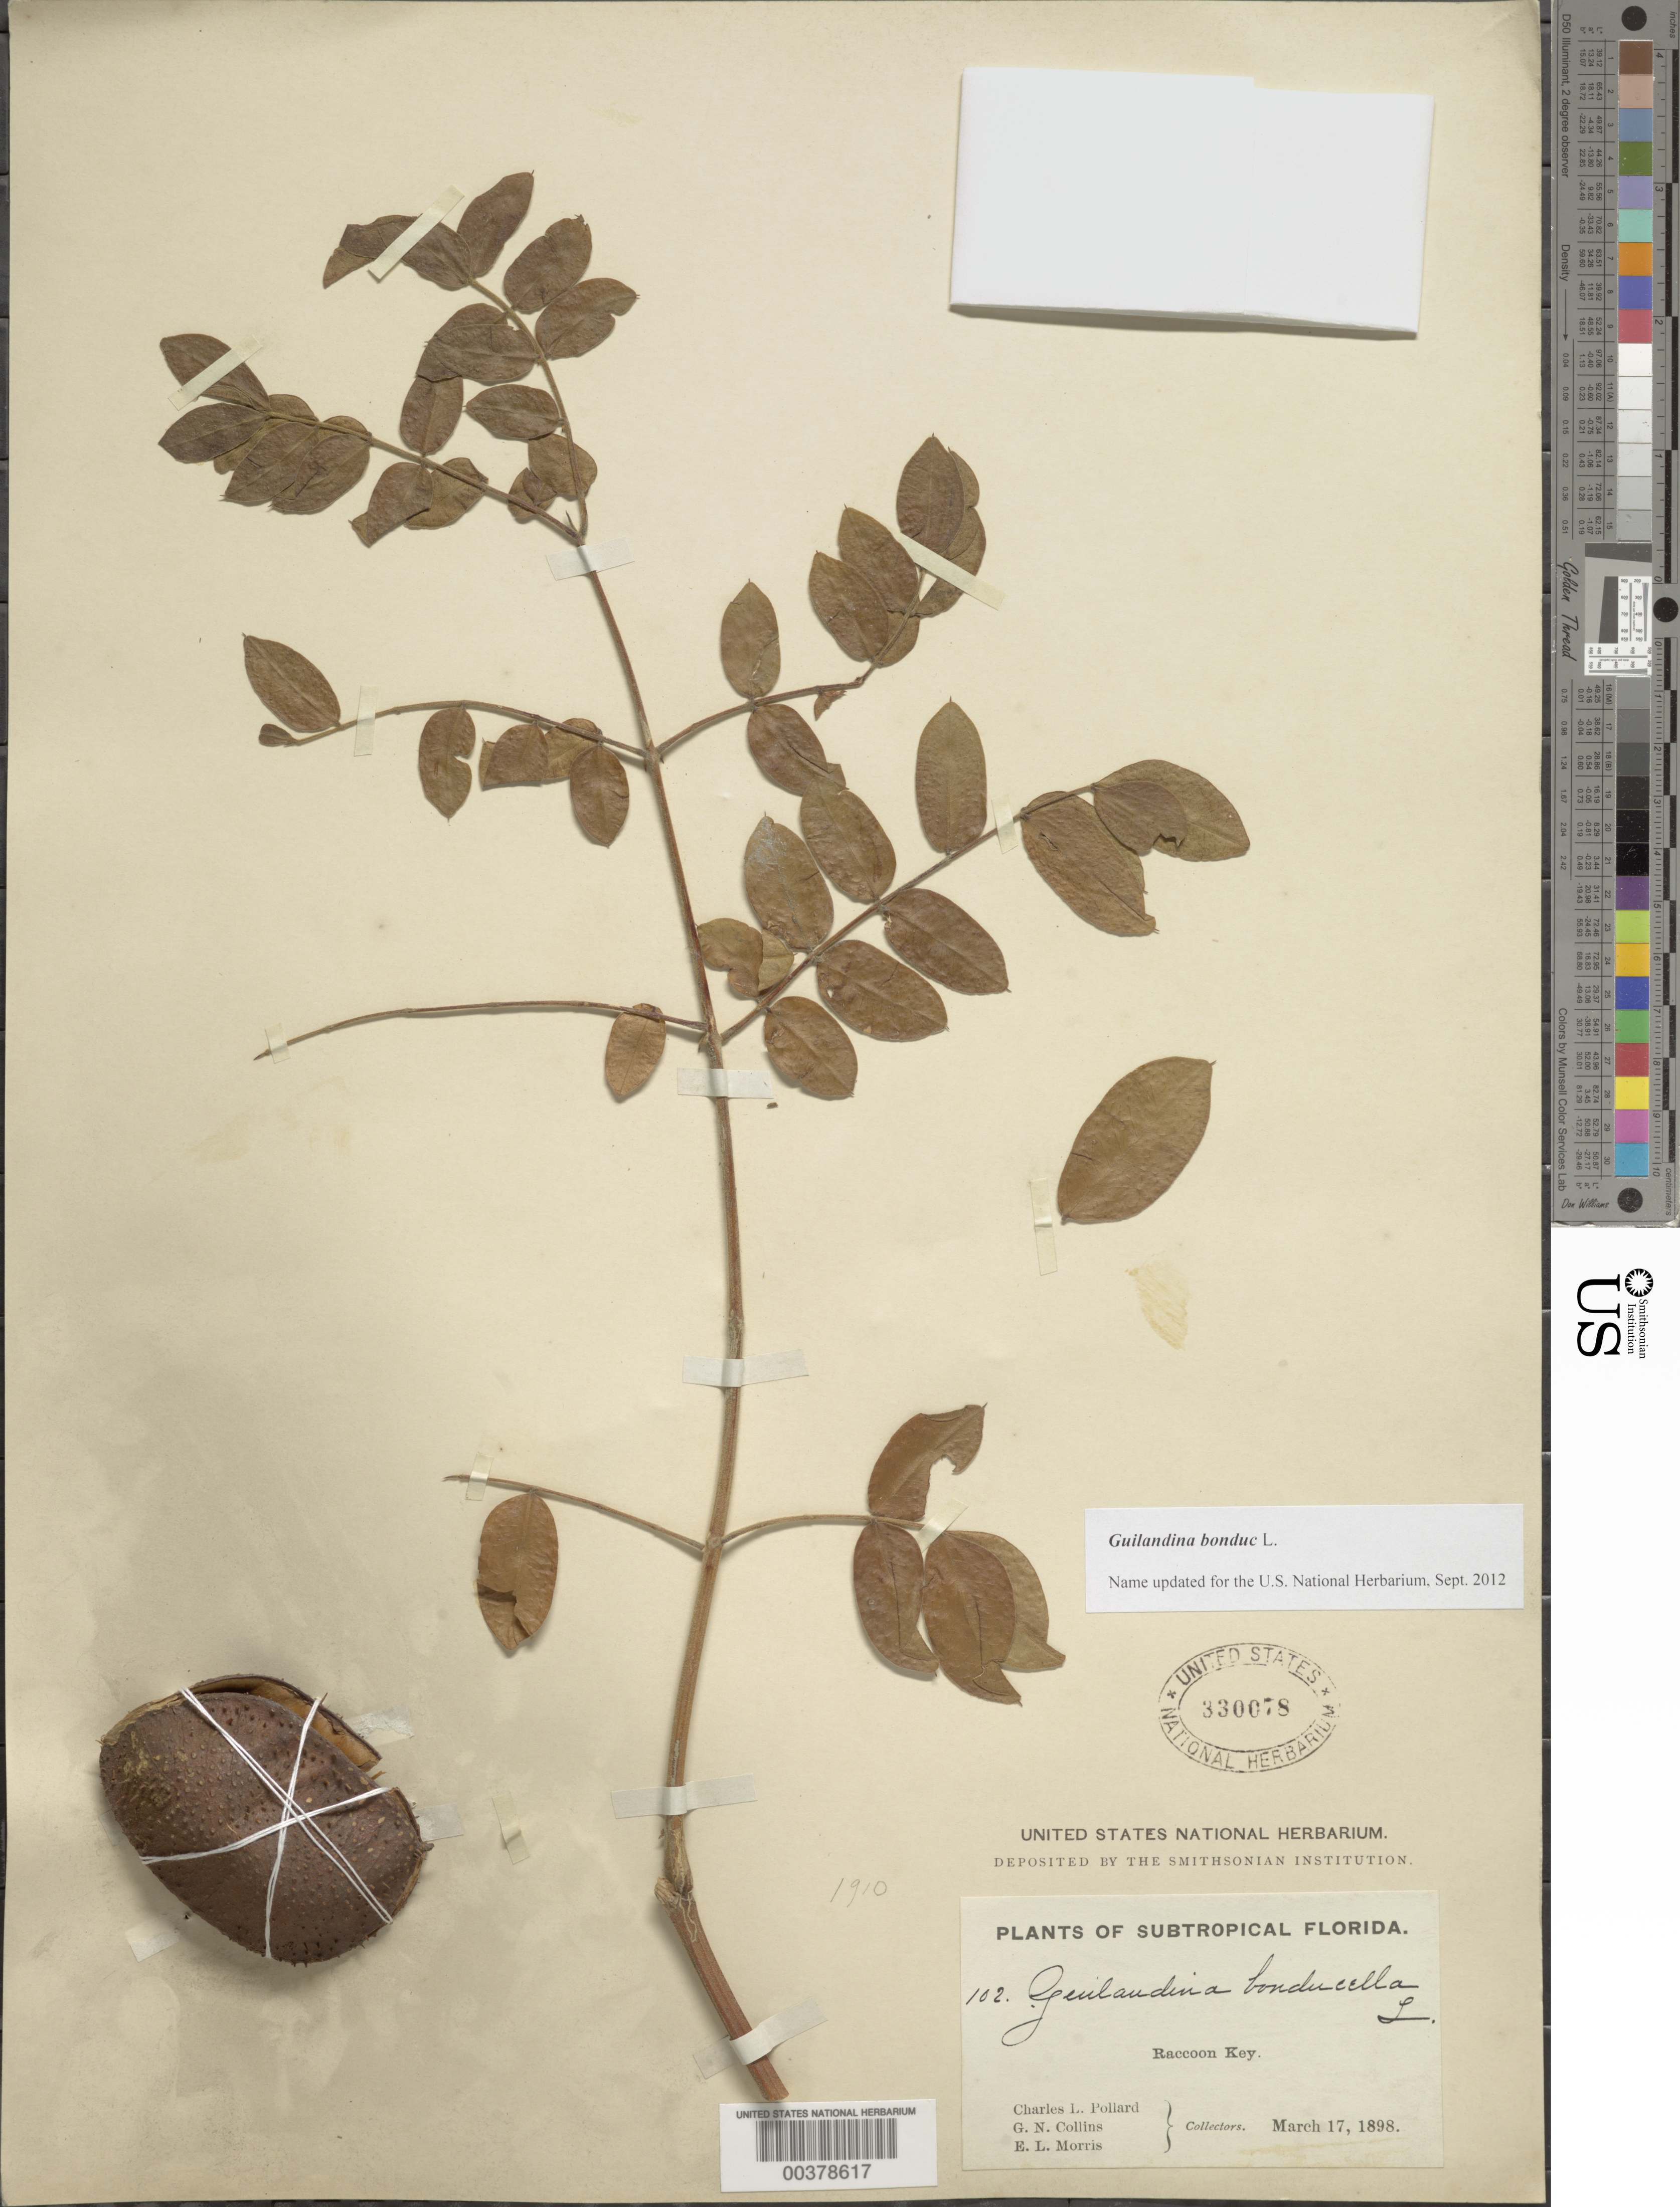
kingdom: Plantae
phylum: Tracheophyta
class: Magnoliopsida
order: Fabales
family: Fabaceae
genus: Guilandina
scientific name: Guilandina bonduc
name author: L.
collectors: C. L. Pollard, G. Collins & E. L. Morris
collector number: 102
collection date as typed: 17 Mar 1898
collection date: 1898-03-17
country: United States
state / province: Florida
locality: Raccoon key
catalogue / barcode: US 330078